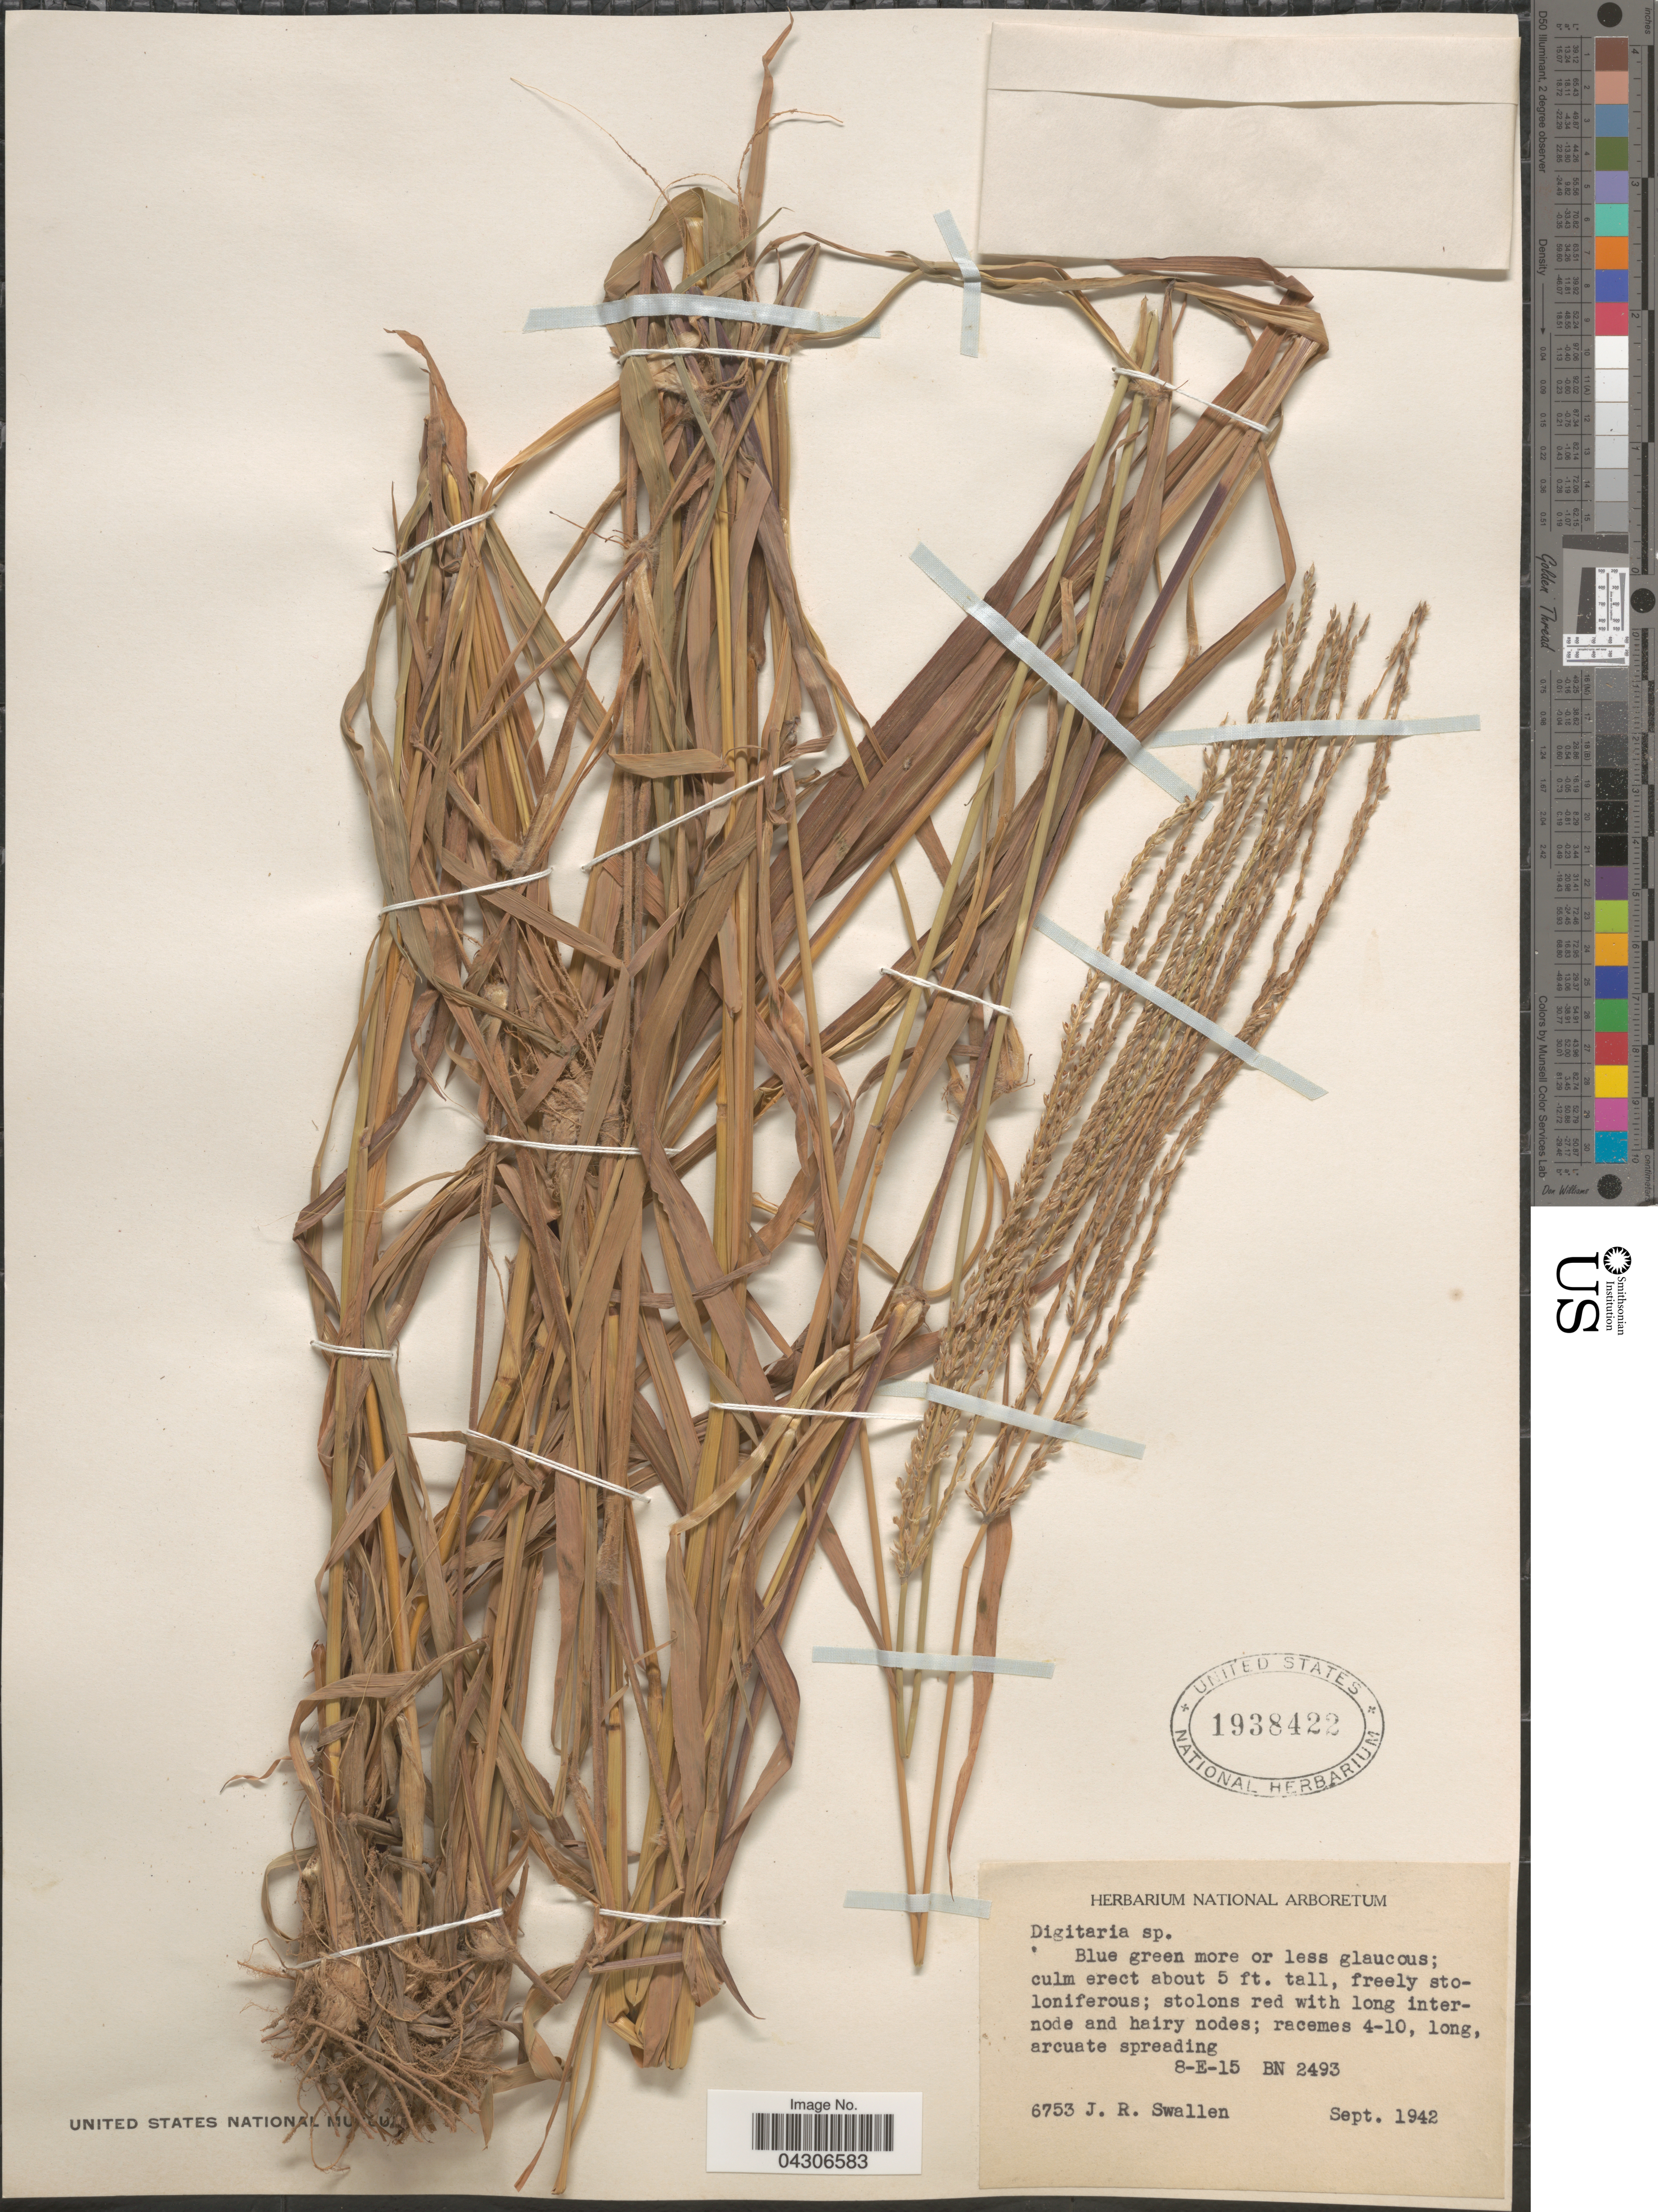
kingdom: Plantae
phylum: Tracheophyta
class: Liliopsida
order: Poales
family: Poaceae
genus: Digitaria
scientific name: Digitaria sp.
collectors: J. R. Swallen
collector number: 6753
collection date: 1942-09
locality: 8-E-15 BN 2493.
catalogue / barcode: US 1938422